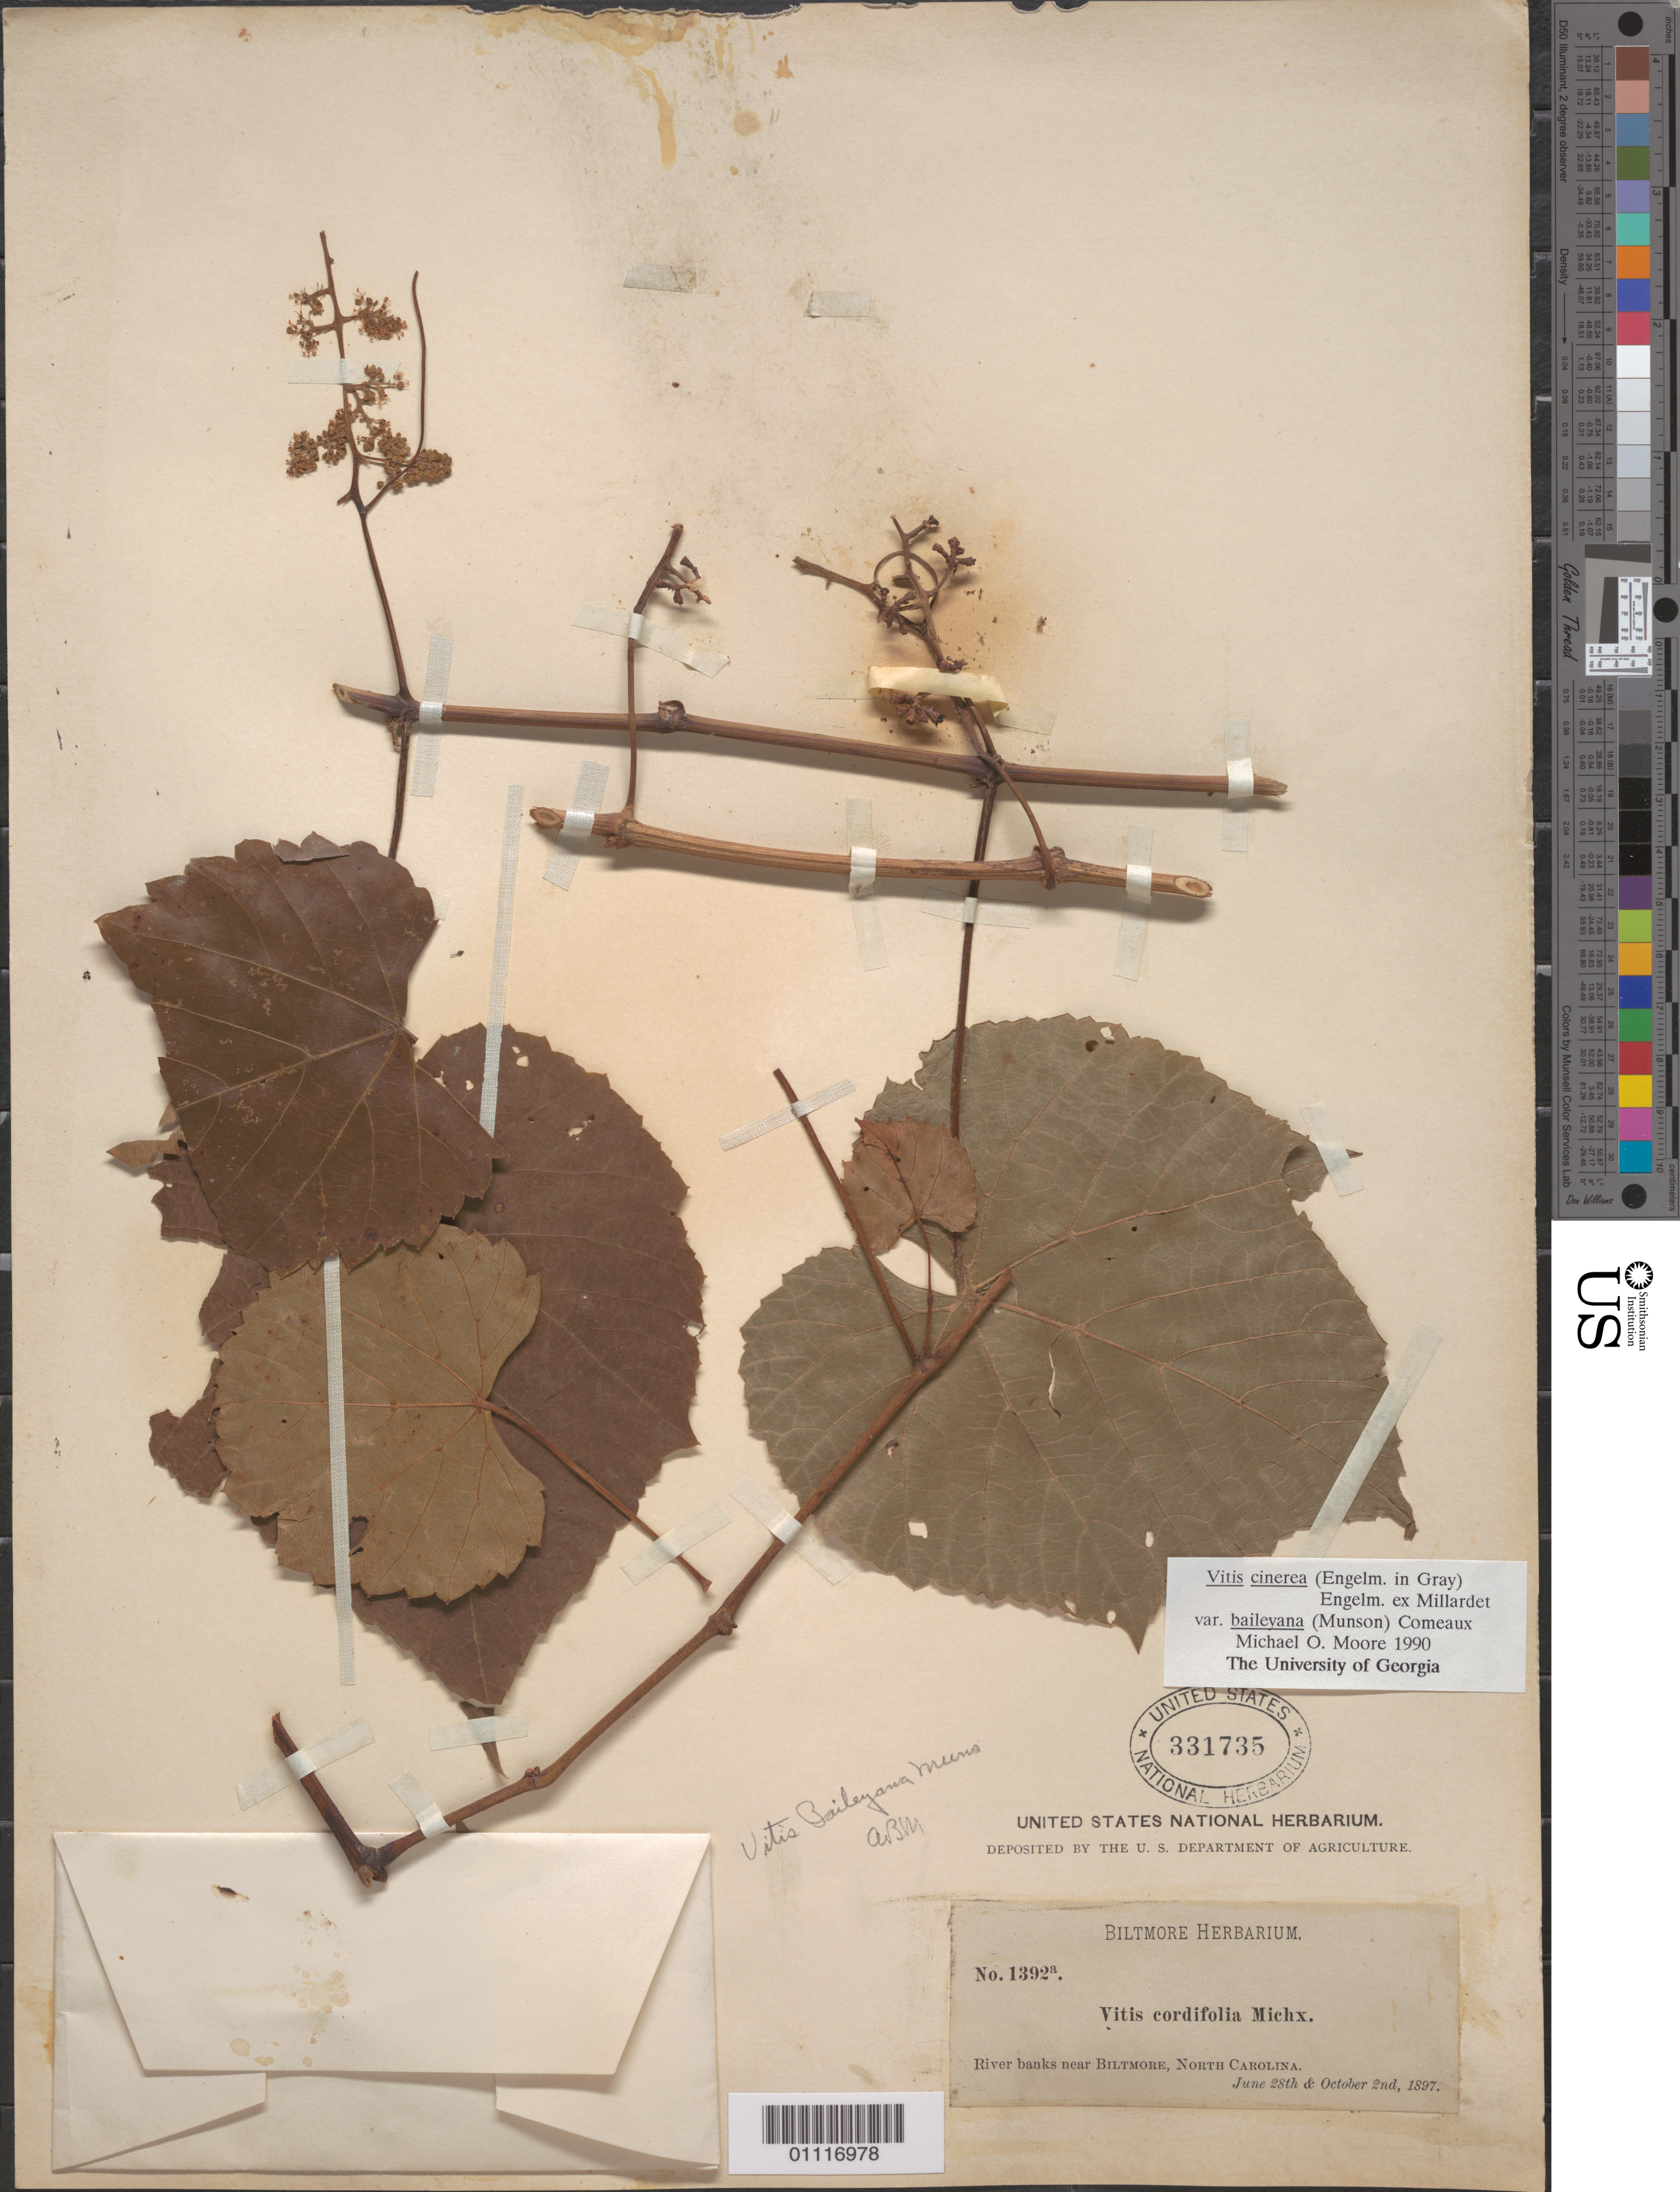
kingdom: Plantae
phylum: Tracheophyta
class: Magnoliopsida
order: Vitales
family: Vitaceae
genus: Vitis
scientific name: Vitis cinerea var. baileyana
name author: (Munson) Comeaux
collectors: ex herb. Biltmore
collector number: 1392a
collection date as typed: June 28th & October 2nd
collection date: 1897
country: United States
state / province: North Carolina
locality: River banks near Biltmore.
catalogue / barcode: US 331735